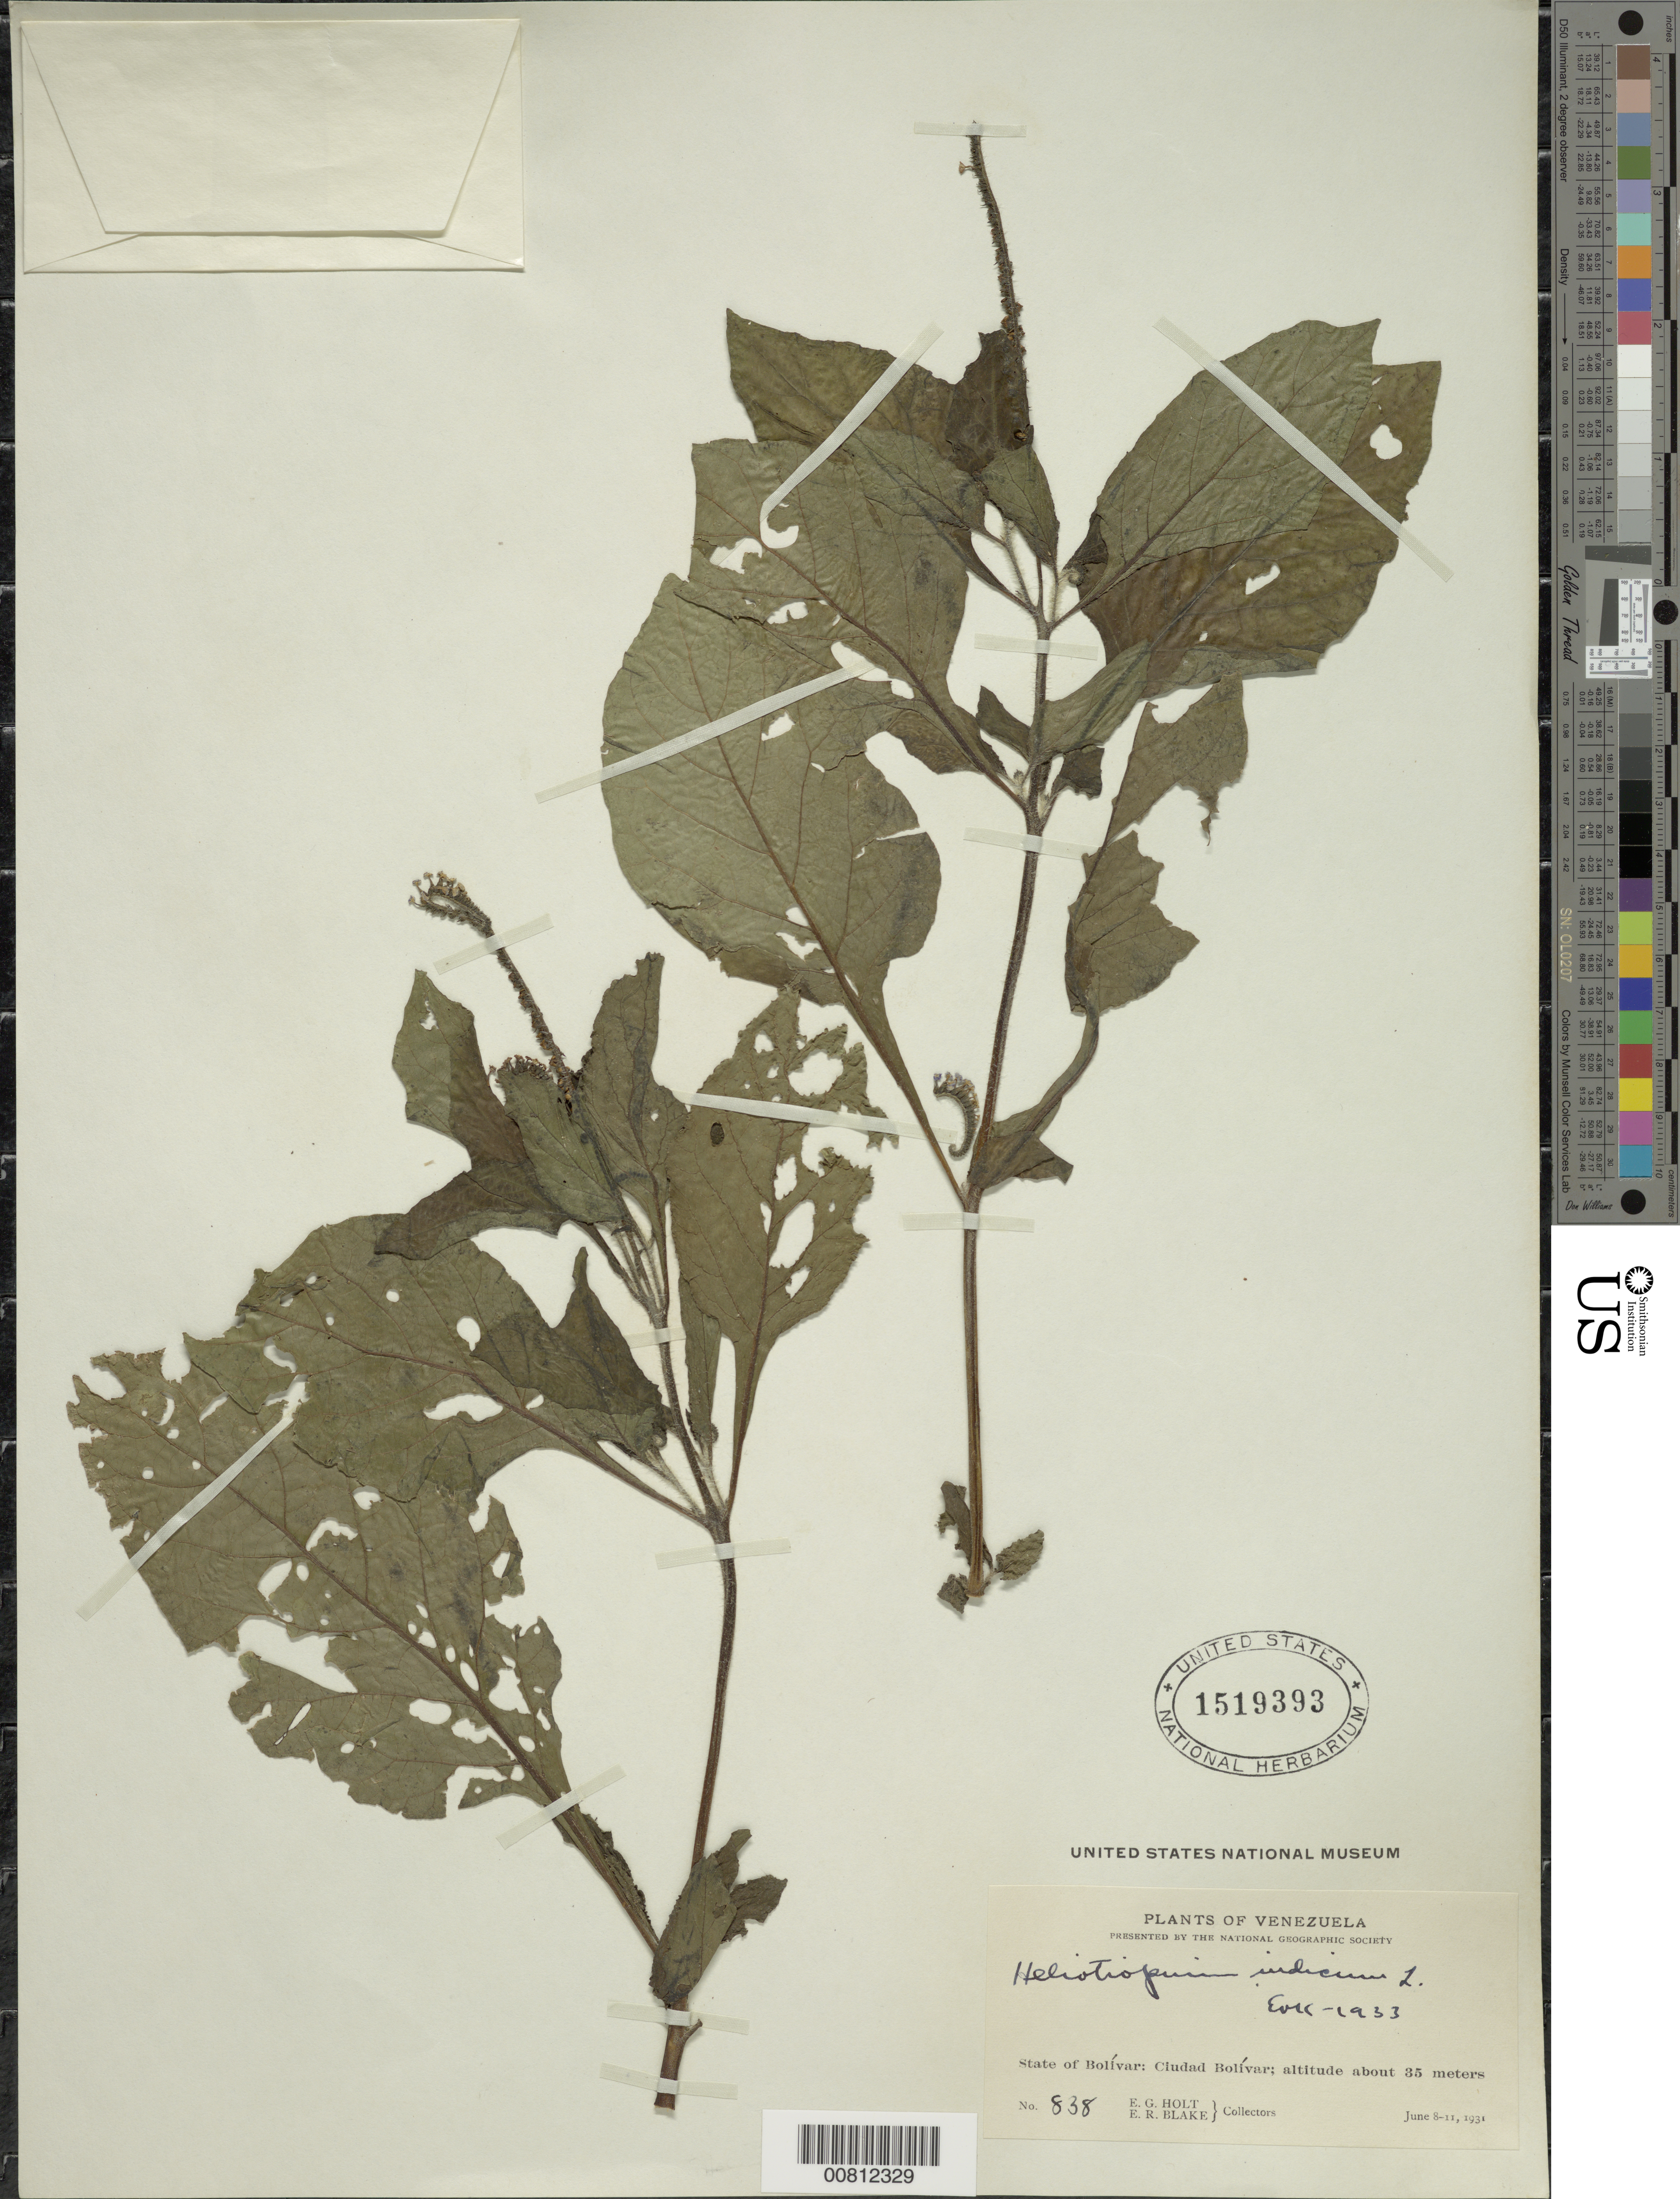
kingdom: Plantae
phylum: Tracheophyta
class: Magnoliopsida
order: Boraginales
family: Heliotropiaceae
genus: Heliotropium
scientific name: Heliotropium polyphyllum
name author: Lehm.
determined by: Killip, Ellsworth P.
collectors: E. Holt & E. R. Blake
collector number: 838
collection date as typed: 8-Jun-31 to 11-Jun-31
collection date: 1931-06-08/1931-06-11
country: Venezuela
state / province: Bolívar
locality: Ciudad Bolívar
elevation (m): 35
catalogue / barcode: US 1519393